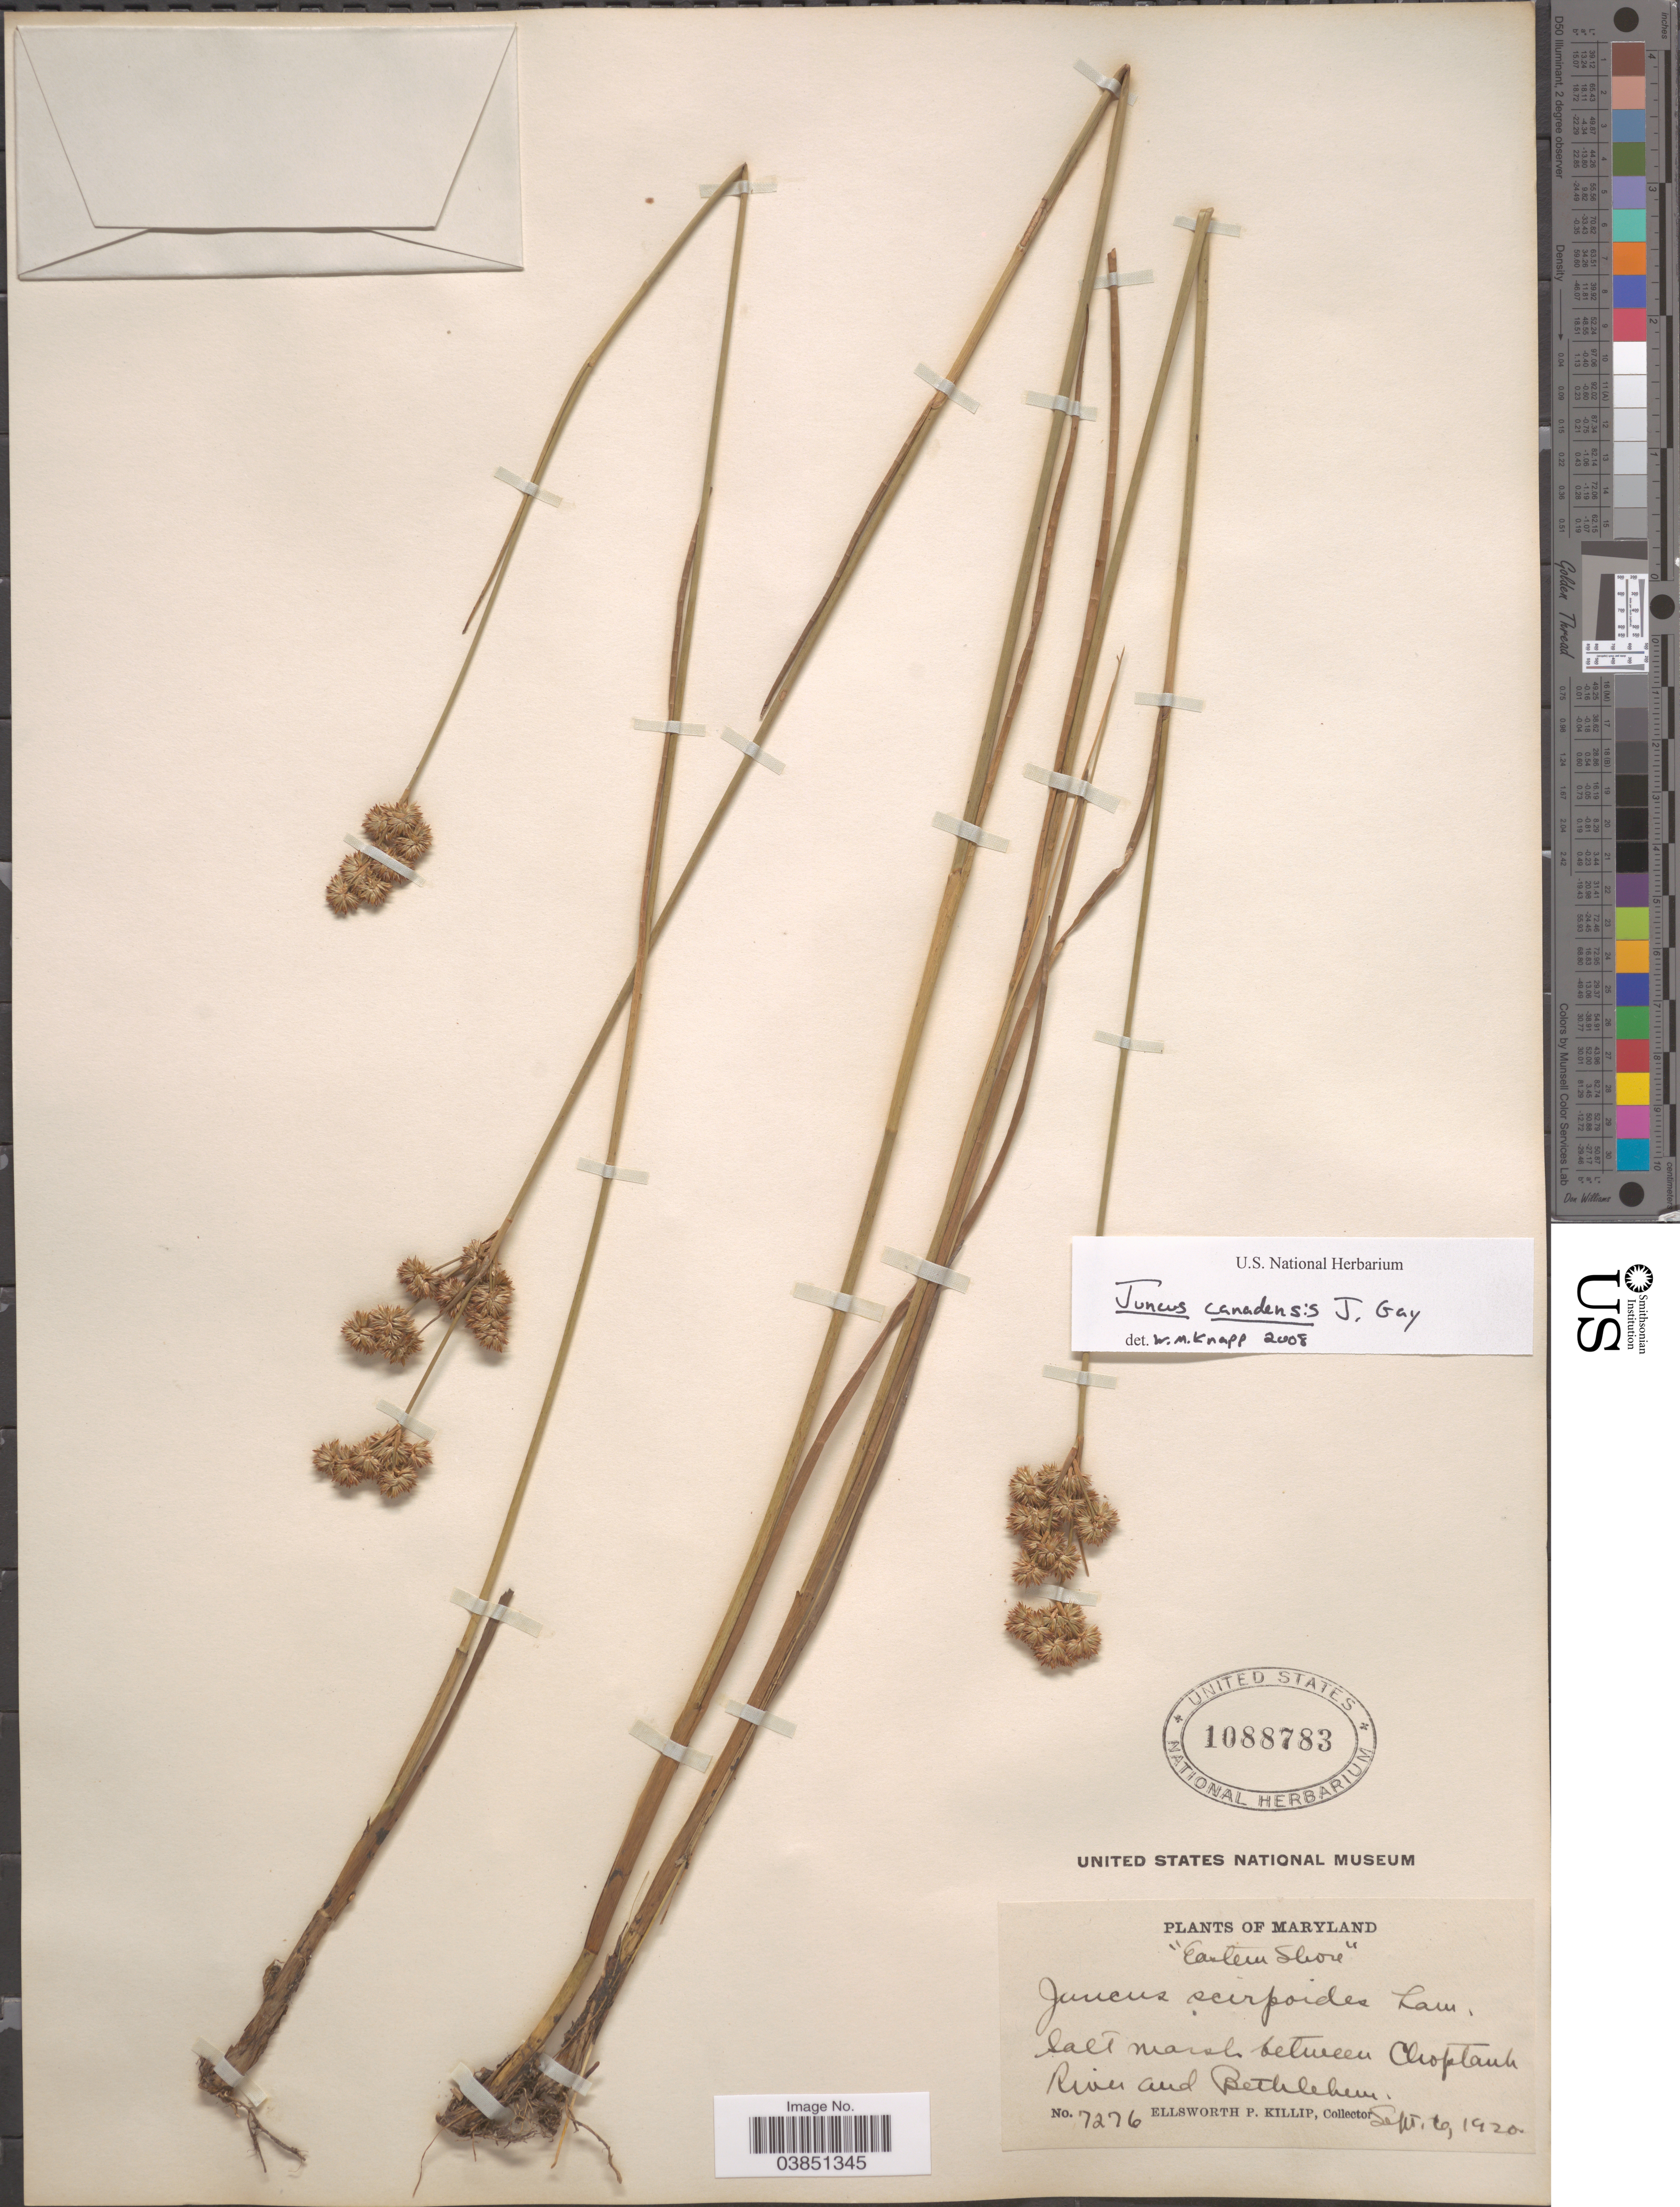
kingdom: Plantae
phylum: Tracheophyta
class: Liliopsida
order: Poales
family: Juncaceae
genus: Juncus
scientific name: Juncus canadensis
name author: J. Gay ex Laharpe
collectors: E. P. Killip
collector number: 7276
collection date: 1920-09-06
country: United States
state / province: Maryland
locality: Eastern Shore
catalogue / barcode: US 1088783